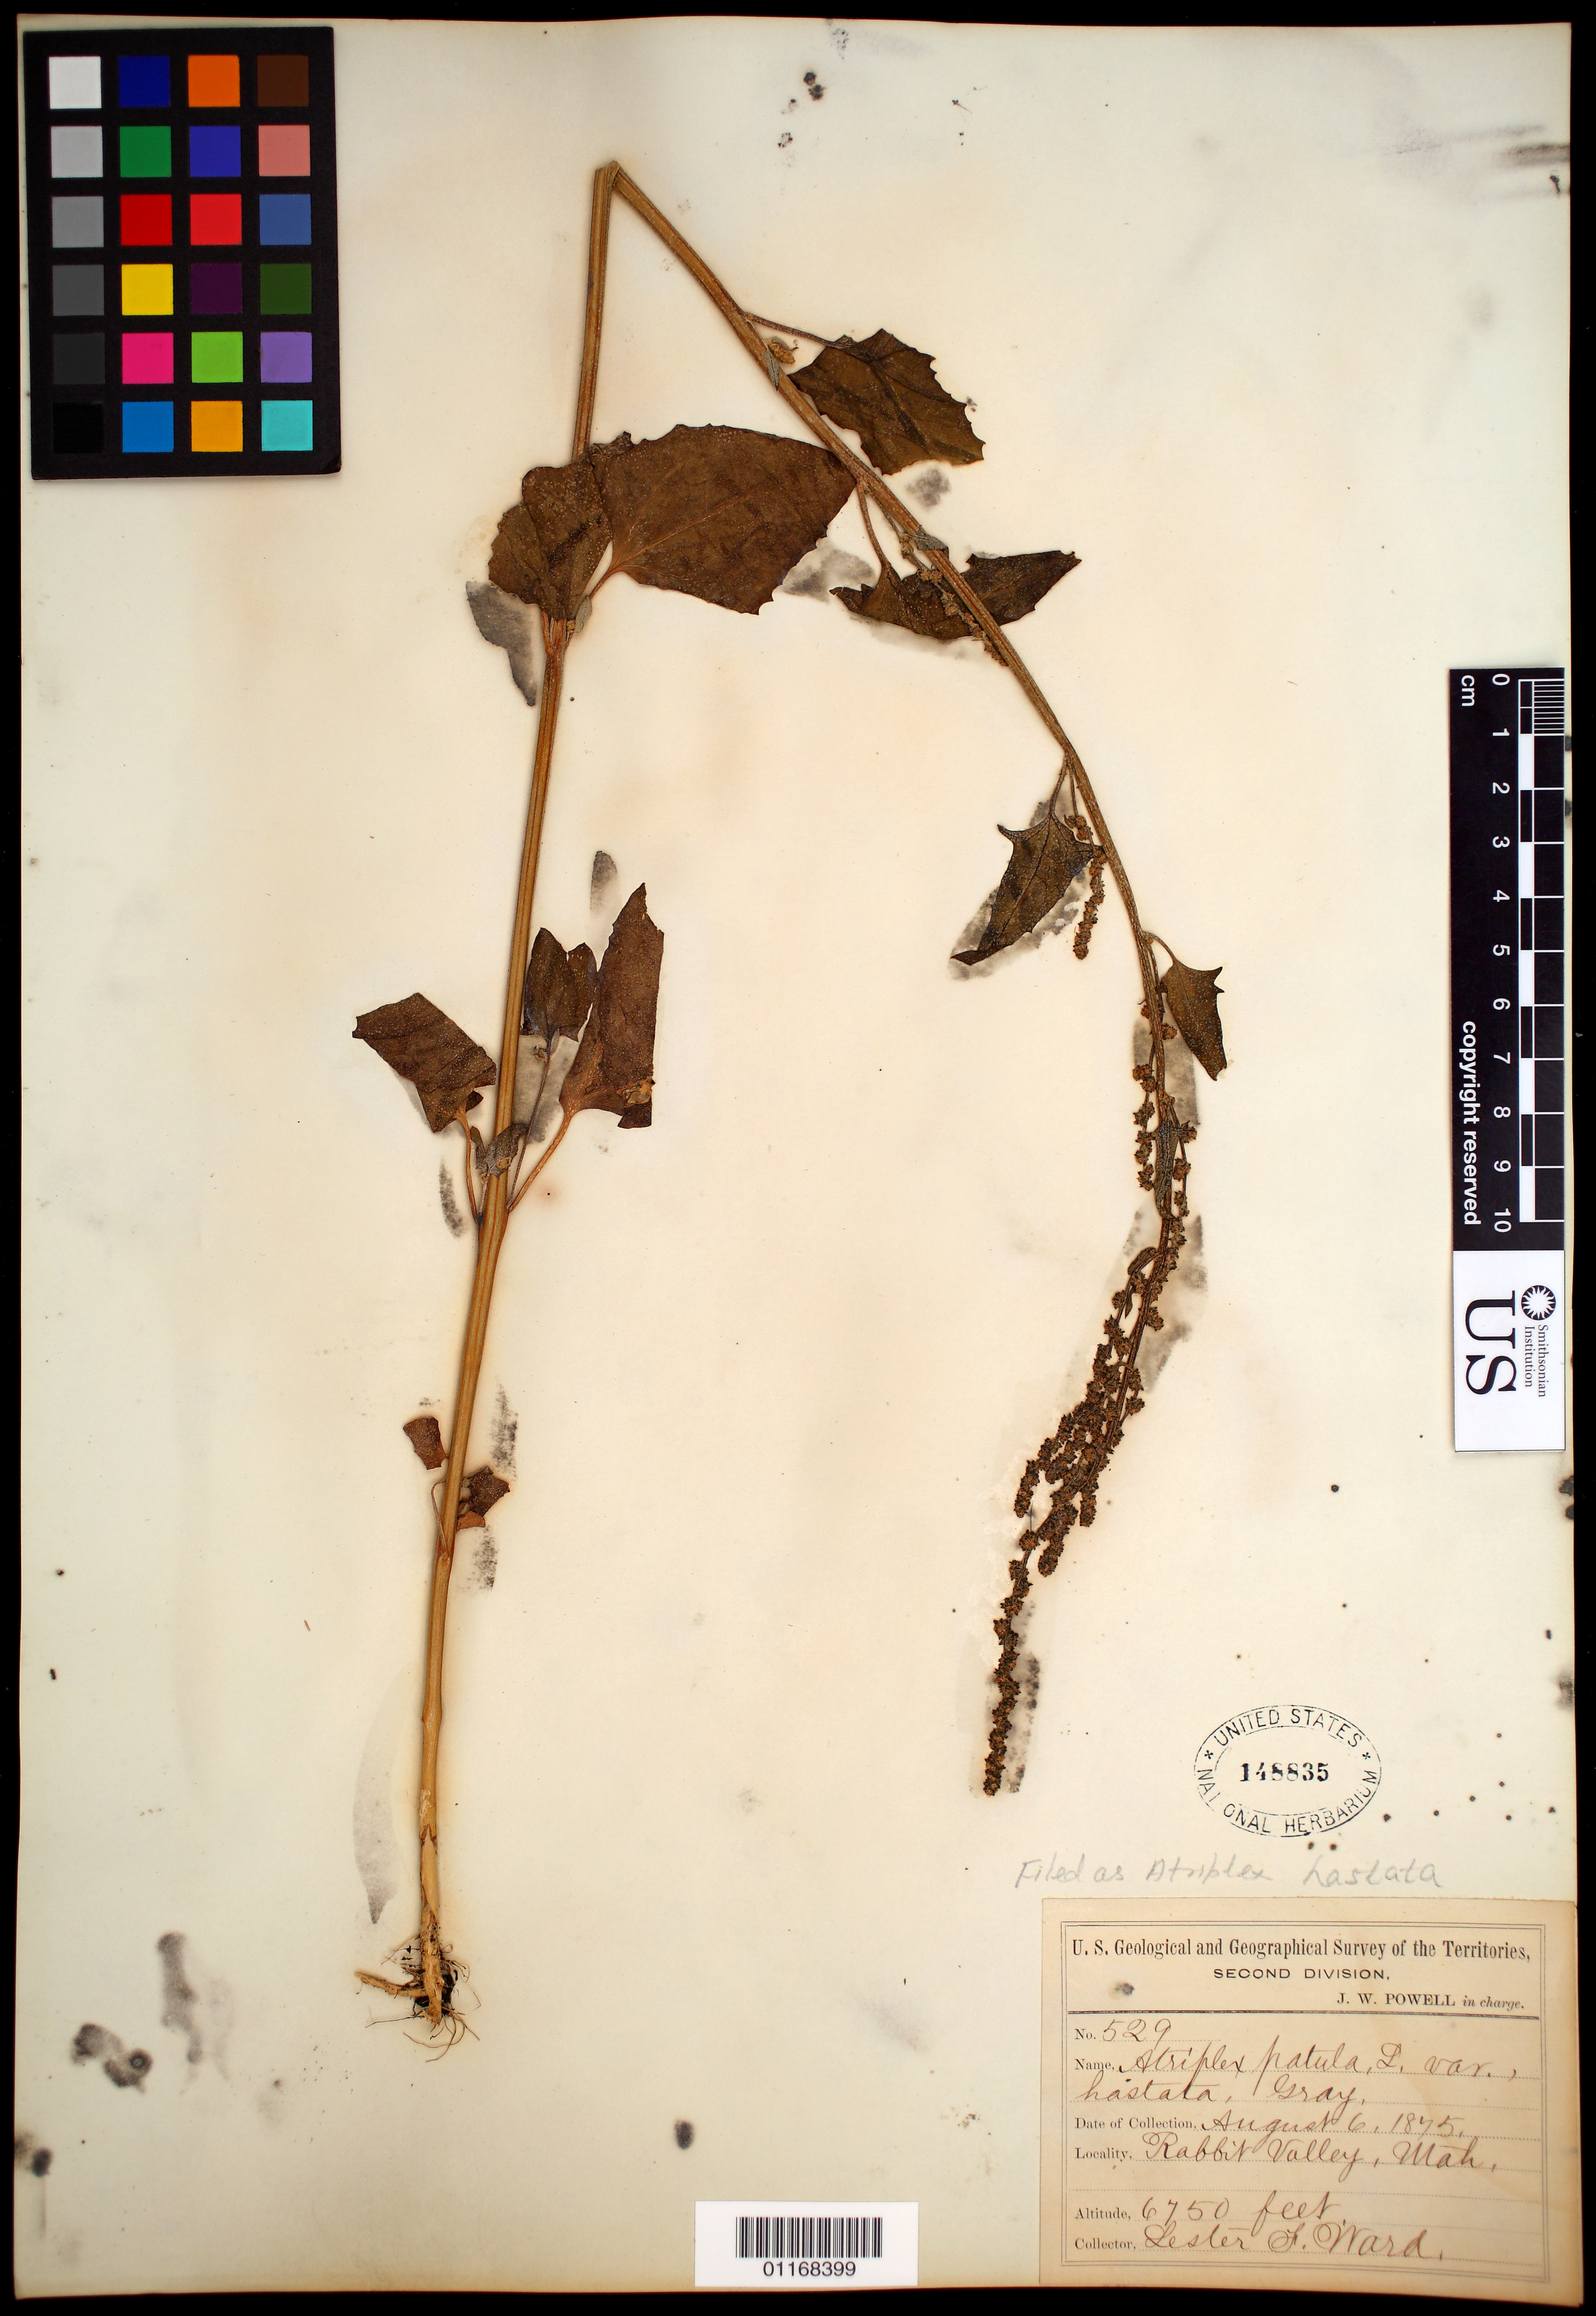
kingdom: Plantae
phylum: Tracheophyta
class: Magnoliopsida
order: Caryophyllales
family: Amaranthaceae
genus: Atriplex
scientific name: Atriplex hastata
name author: L.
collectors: L. F. Ward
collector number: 529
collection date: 1875-08-06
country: United States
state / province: Utah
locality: Rabbit Valley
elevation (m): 2057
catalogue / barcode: US 148835